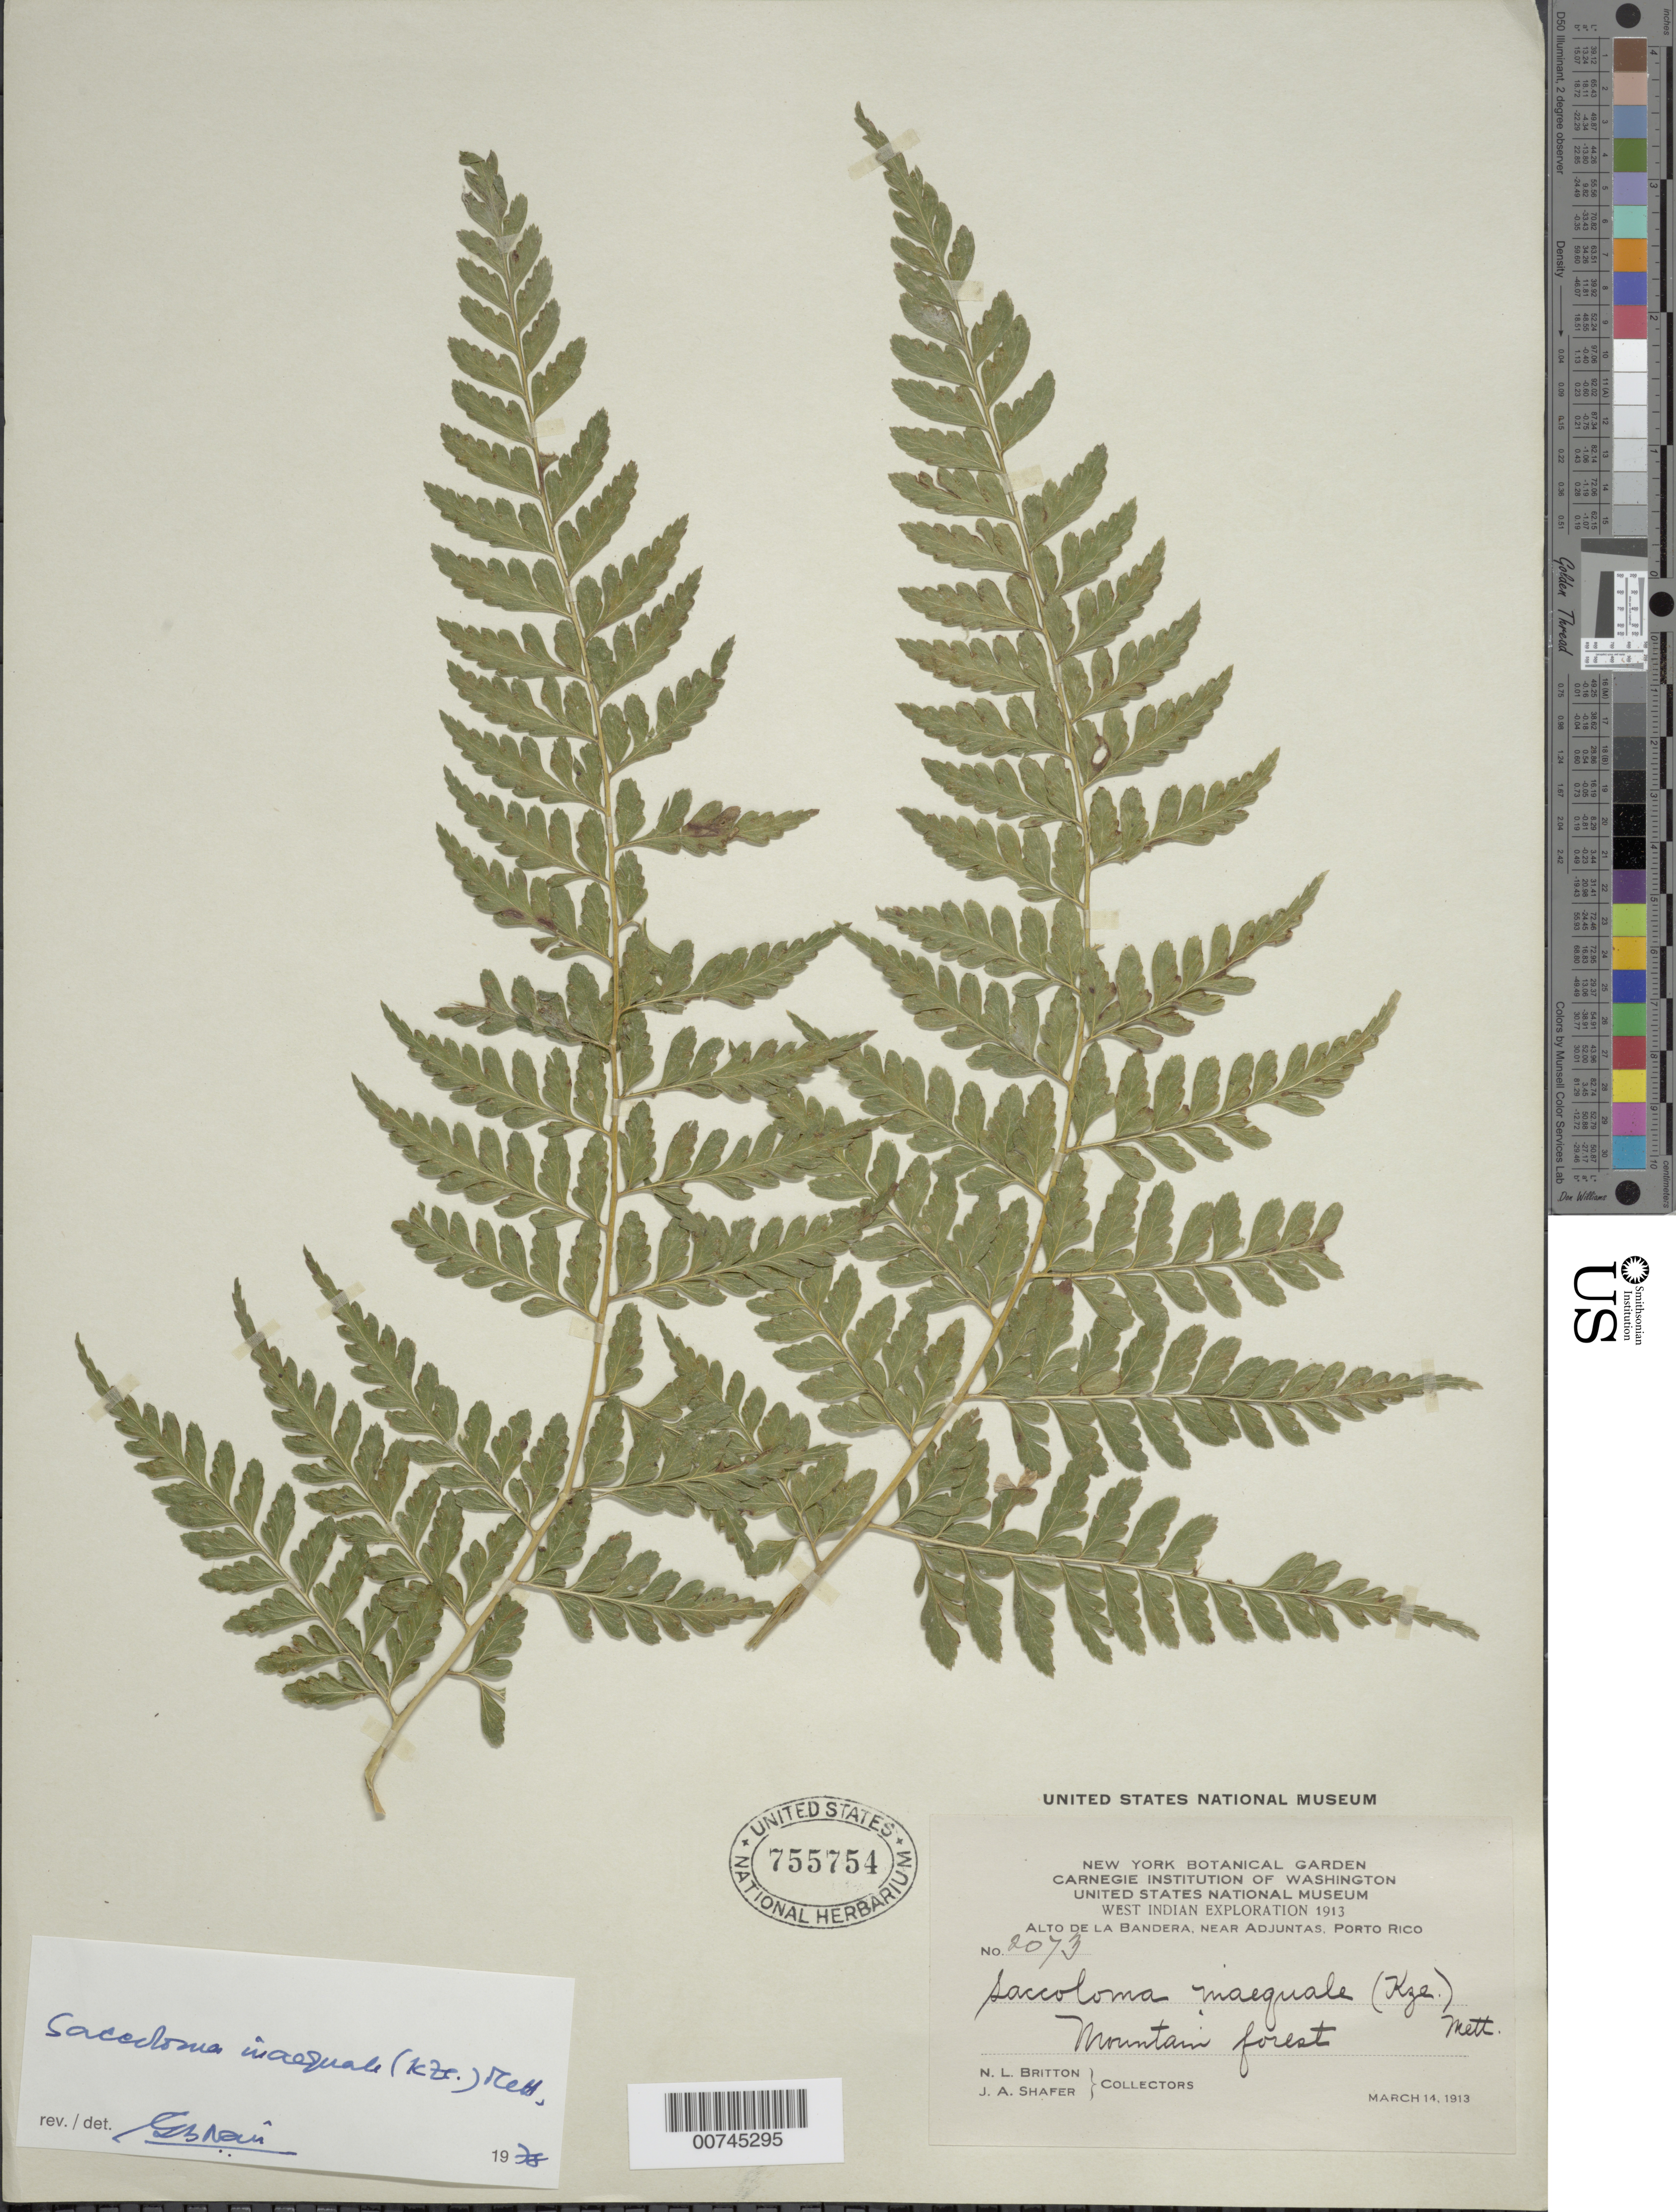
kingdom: Plantae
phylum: Tracheophyta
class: Polypodiopsida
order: Polypodiales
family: Saccolomataceae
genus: Saccoloma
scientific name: Saccoloma inaequale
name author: (Kunze) Mett.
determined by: Nair, G. B.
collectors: N. Britton & J. A. Shafer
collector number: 2073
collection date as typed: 14 Mar 1913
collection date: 1913-03-14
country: Puerto Rico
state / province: Adjuntas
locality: Alto de La Bandera, near Adjuntas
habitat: Mountain forest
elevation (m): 700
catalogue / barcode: US 755754